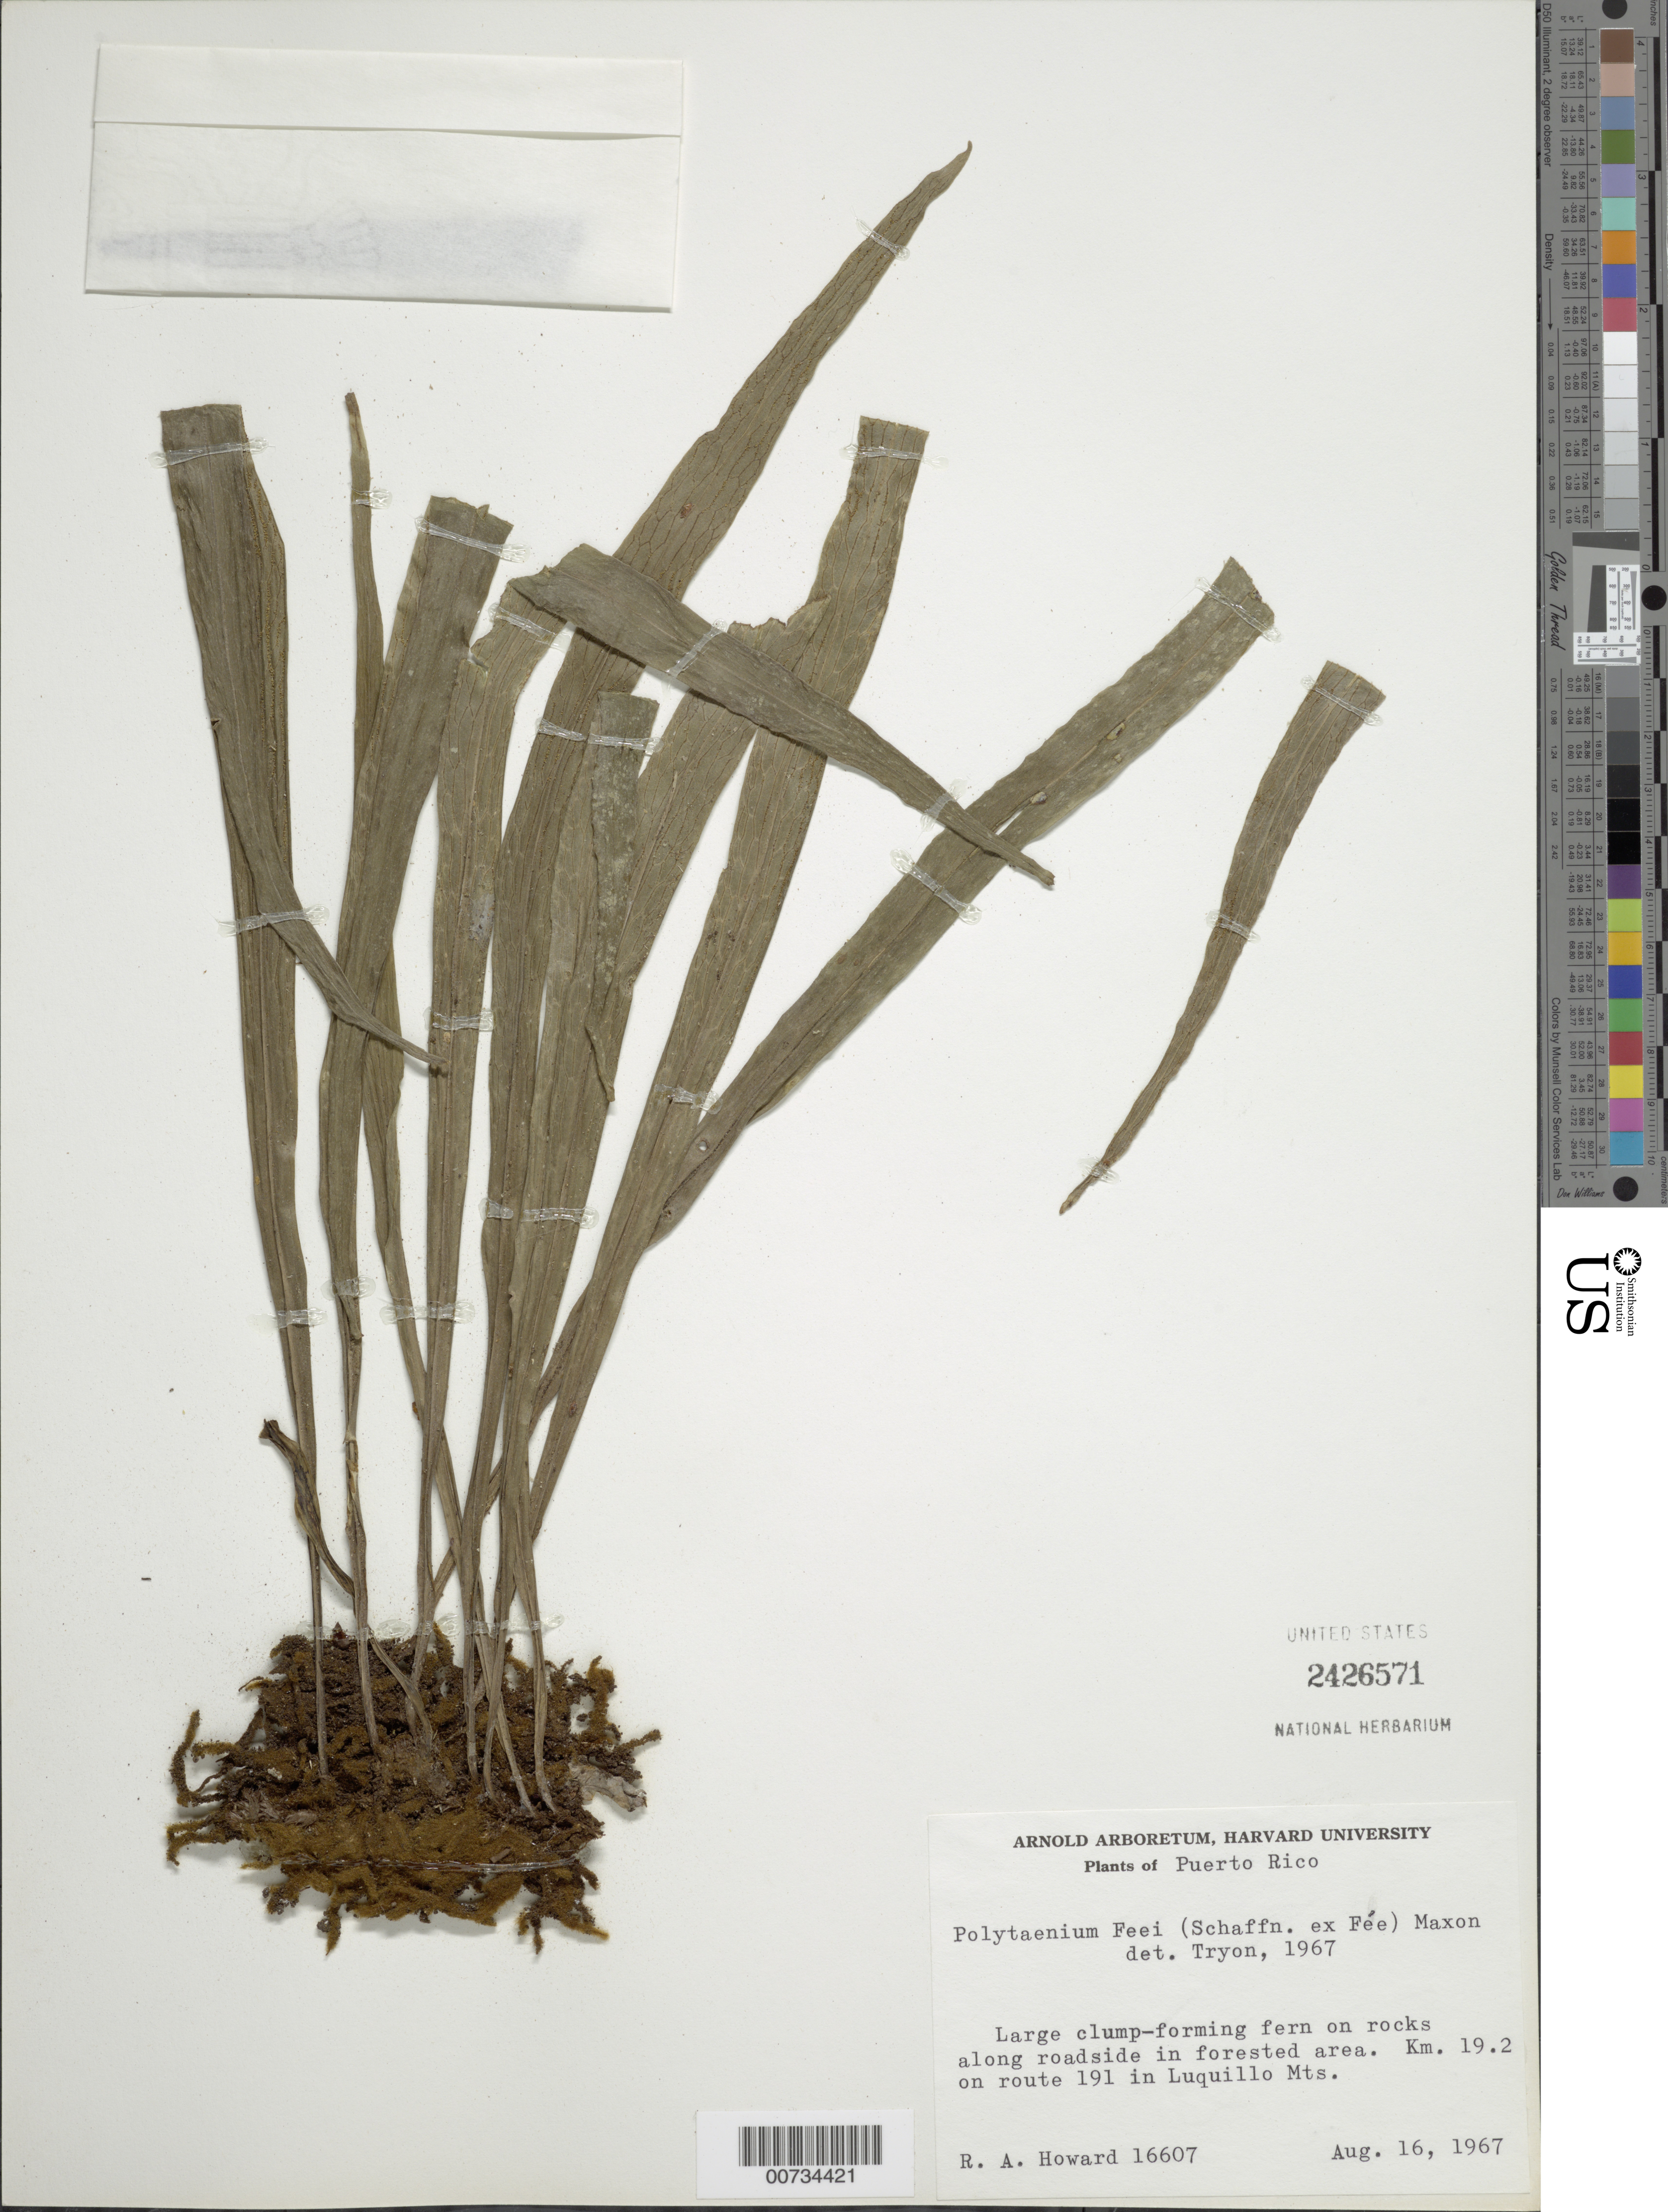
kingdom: Plantae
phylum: Tracheophyta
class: Polypodiopsida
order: Polypodiales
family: Pteridaceae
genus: Polytaenium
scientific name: Polytaenium lanceolatum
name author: (L.) Desv.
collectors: R. A. Howard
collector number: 16607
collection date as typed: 16 Aug 1967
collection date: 1967-08-16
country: Puerto Rico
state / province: Luquillo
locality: Luquillo Mts., km 19.2, on Rte 191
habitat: On rocks along roadside in forested area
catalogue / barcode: US 2426571